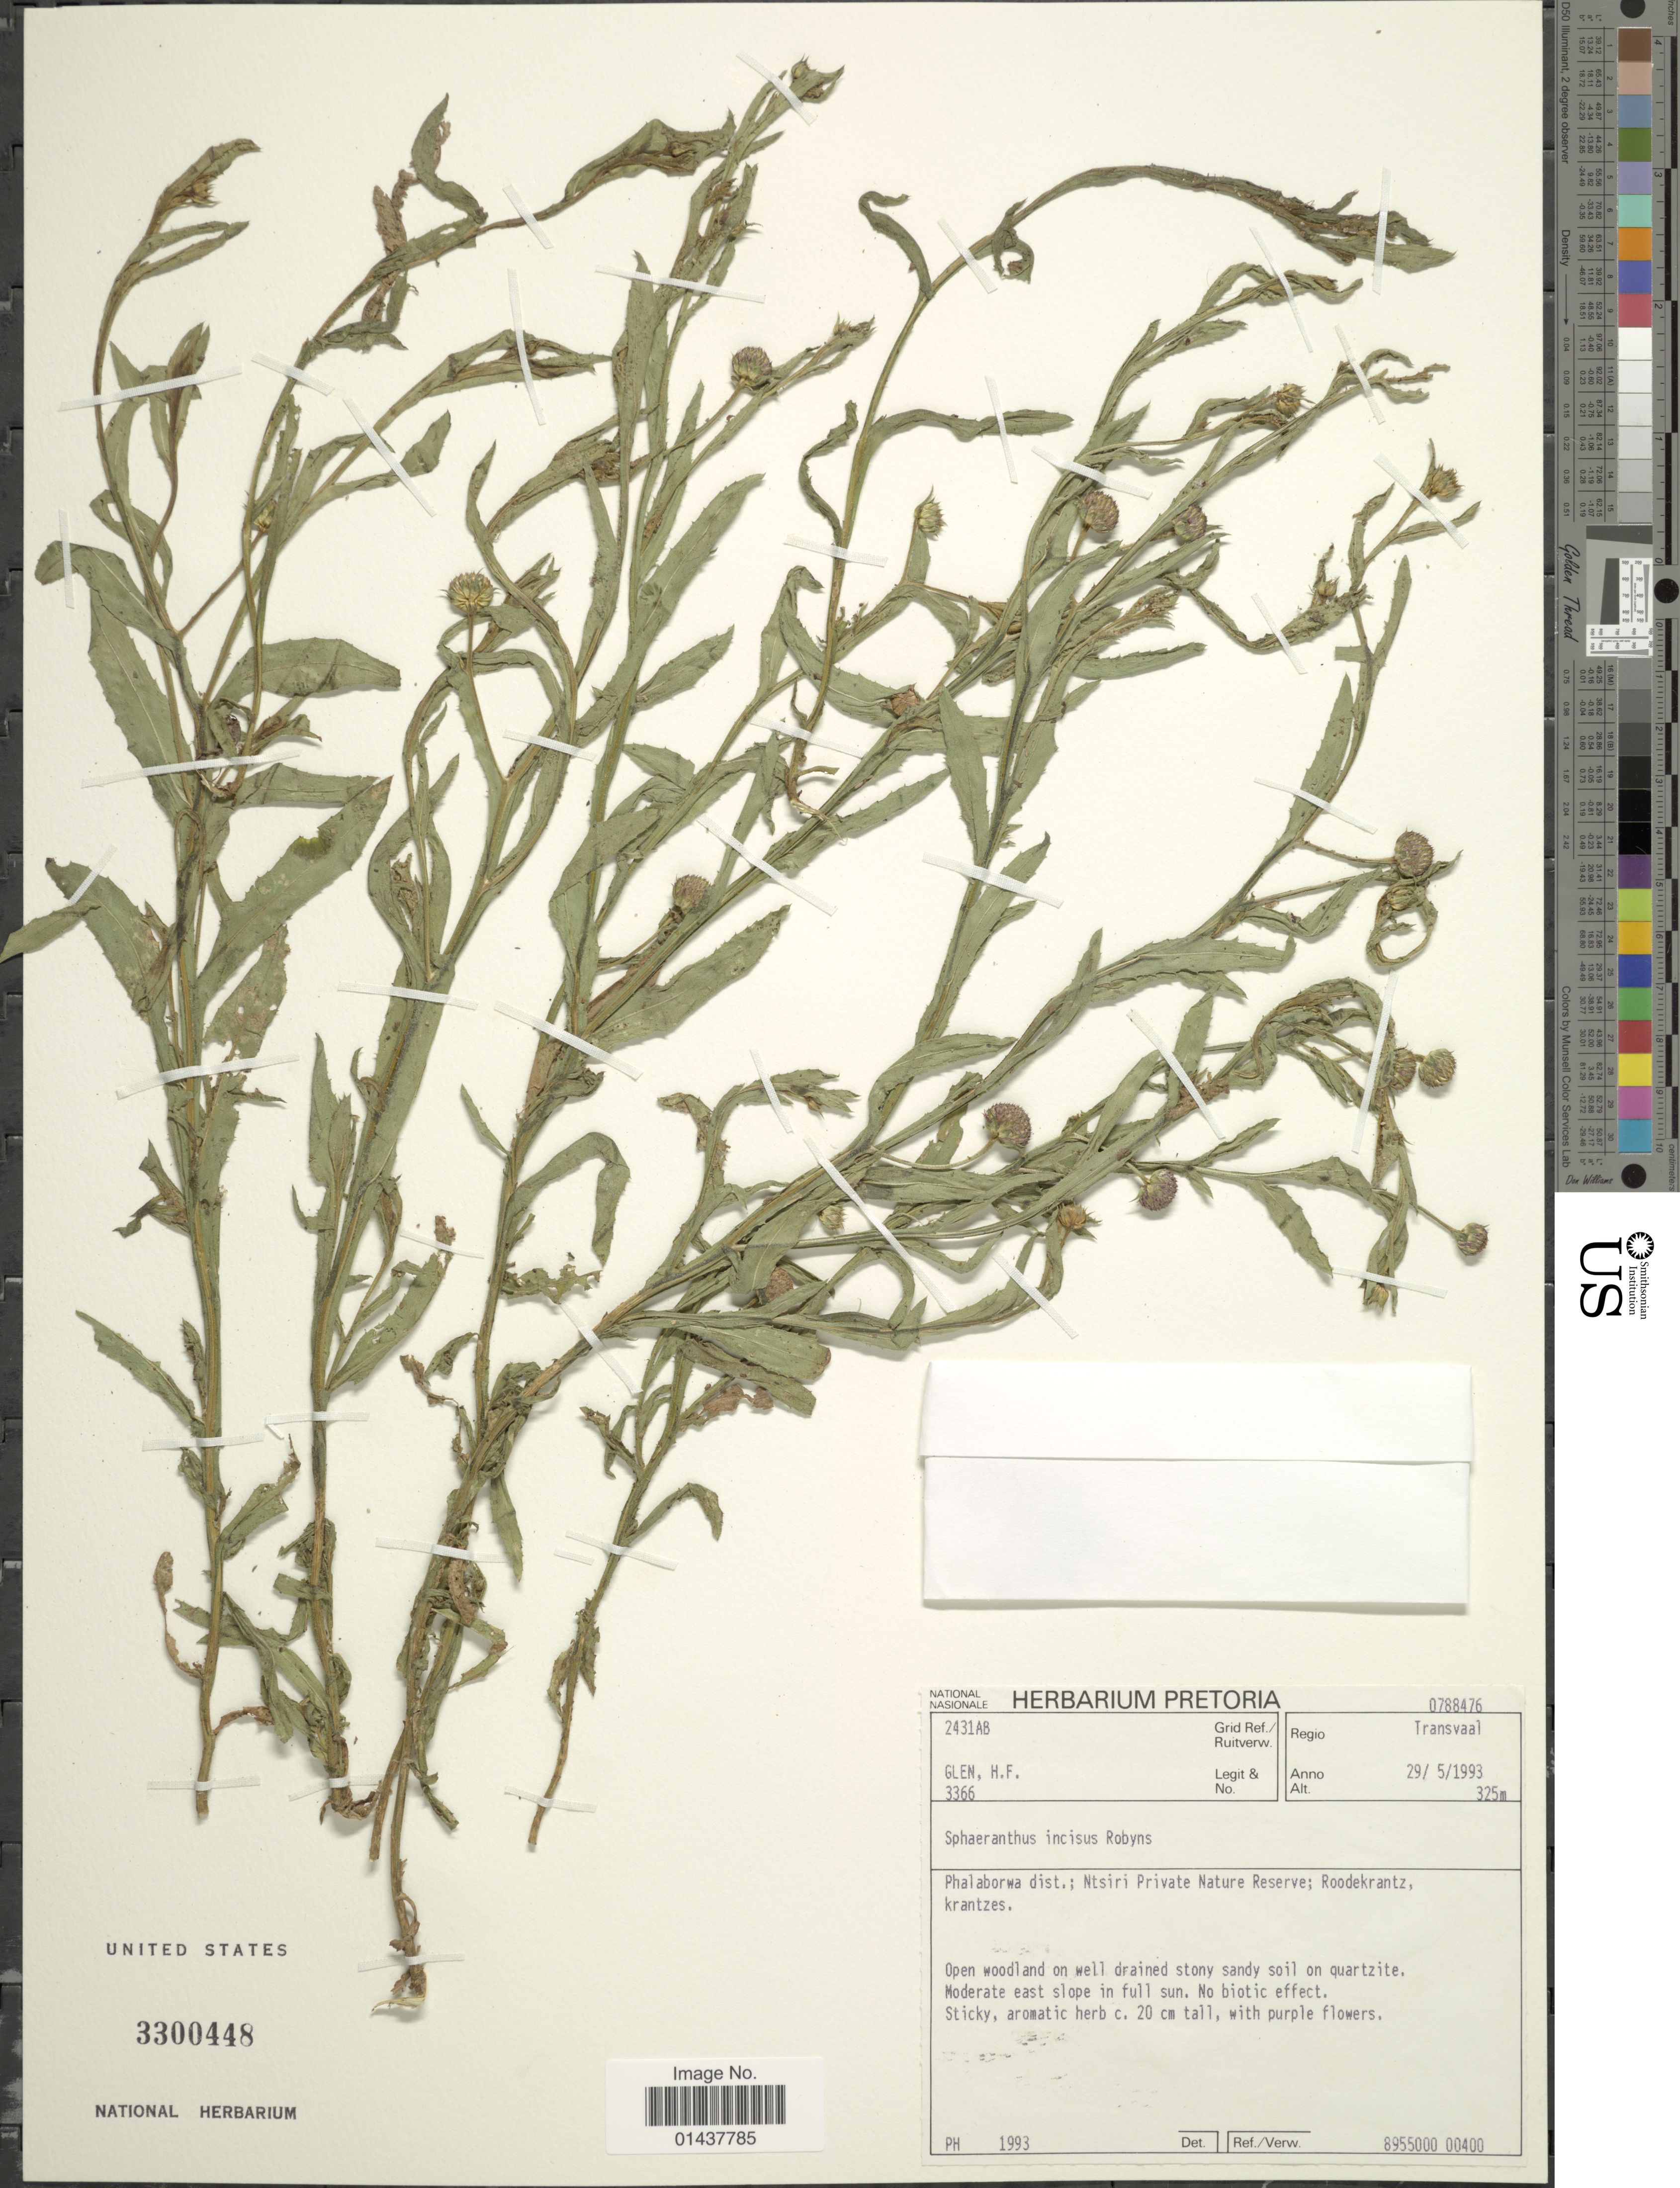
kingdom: Plantae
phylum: Tracheophyta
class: Magnoliopsida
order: Asterales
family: Asteraceae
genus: Sphaeranthus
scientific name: Sphaeranthus incisus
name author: Robyns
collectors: H. F. Glen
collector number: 3366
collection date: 1993-05-29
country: South Africa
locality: Regio Transvaal, Phalaborwa dist; Ntsiri Private Nature Reserve; Roodekrantz, krantzes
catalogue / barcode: US 3300448